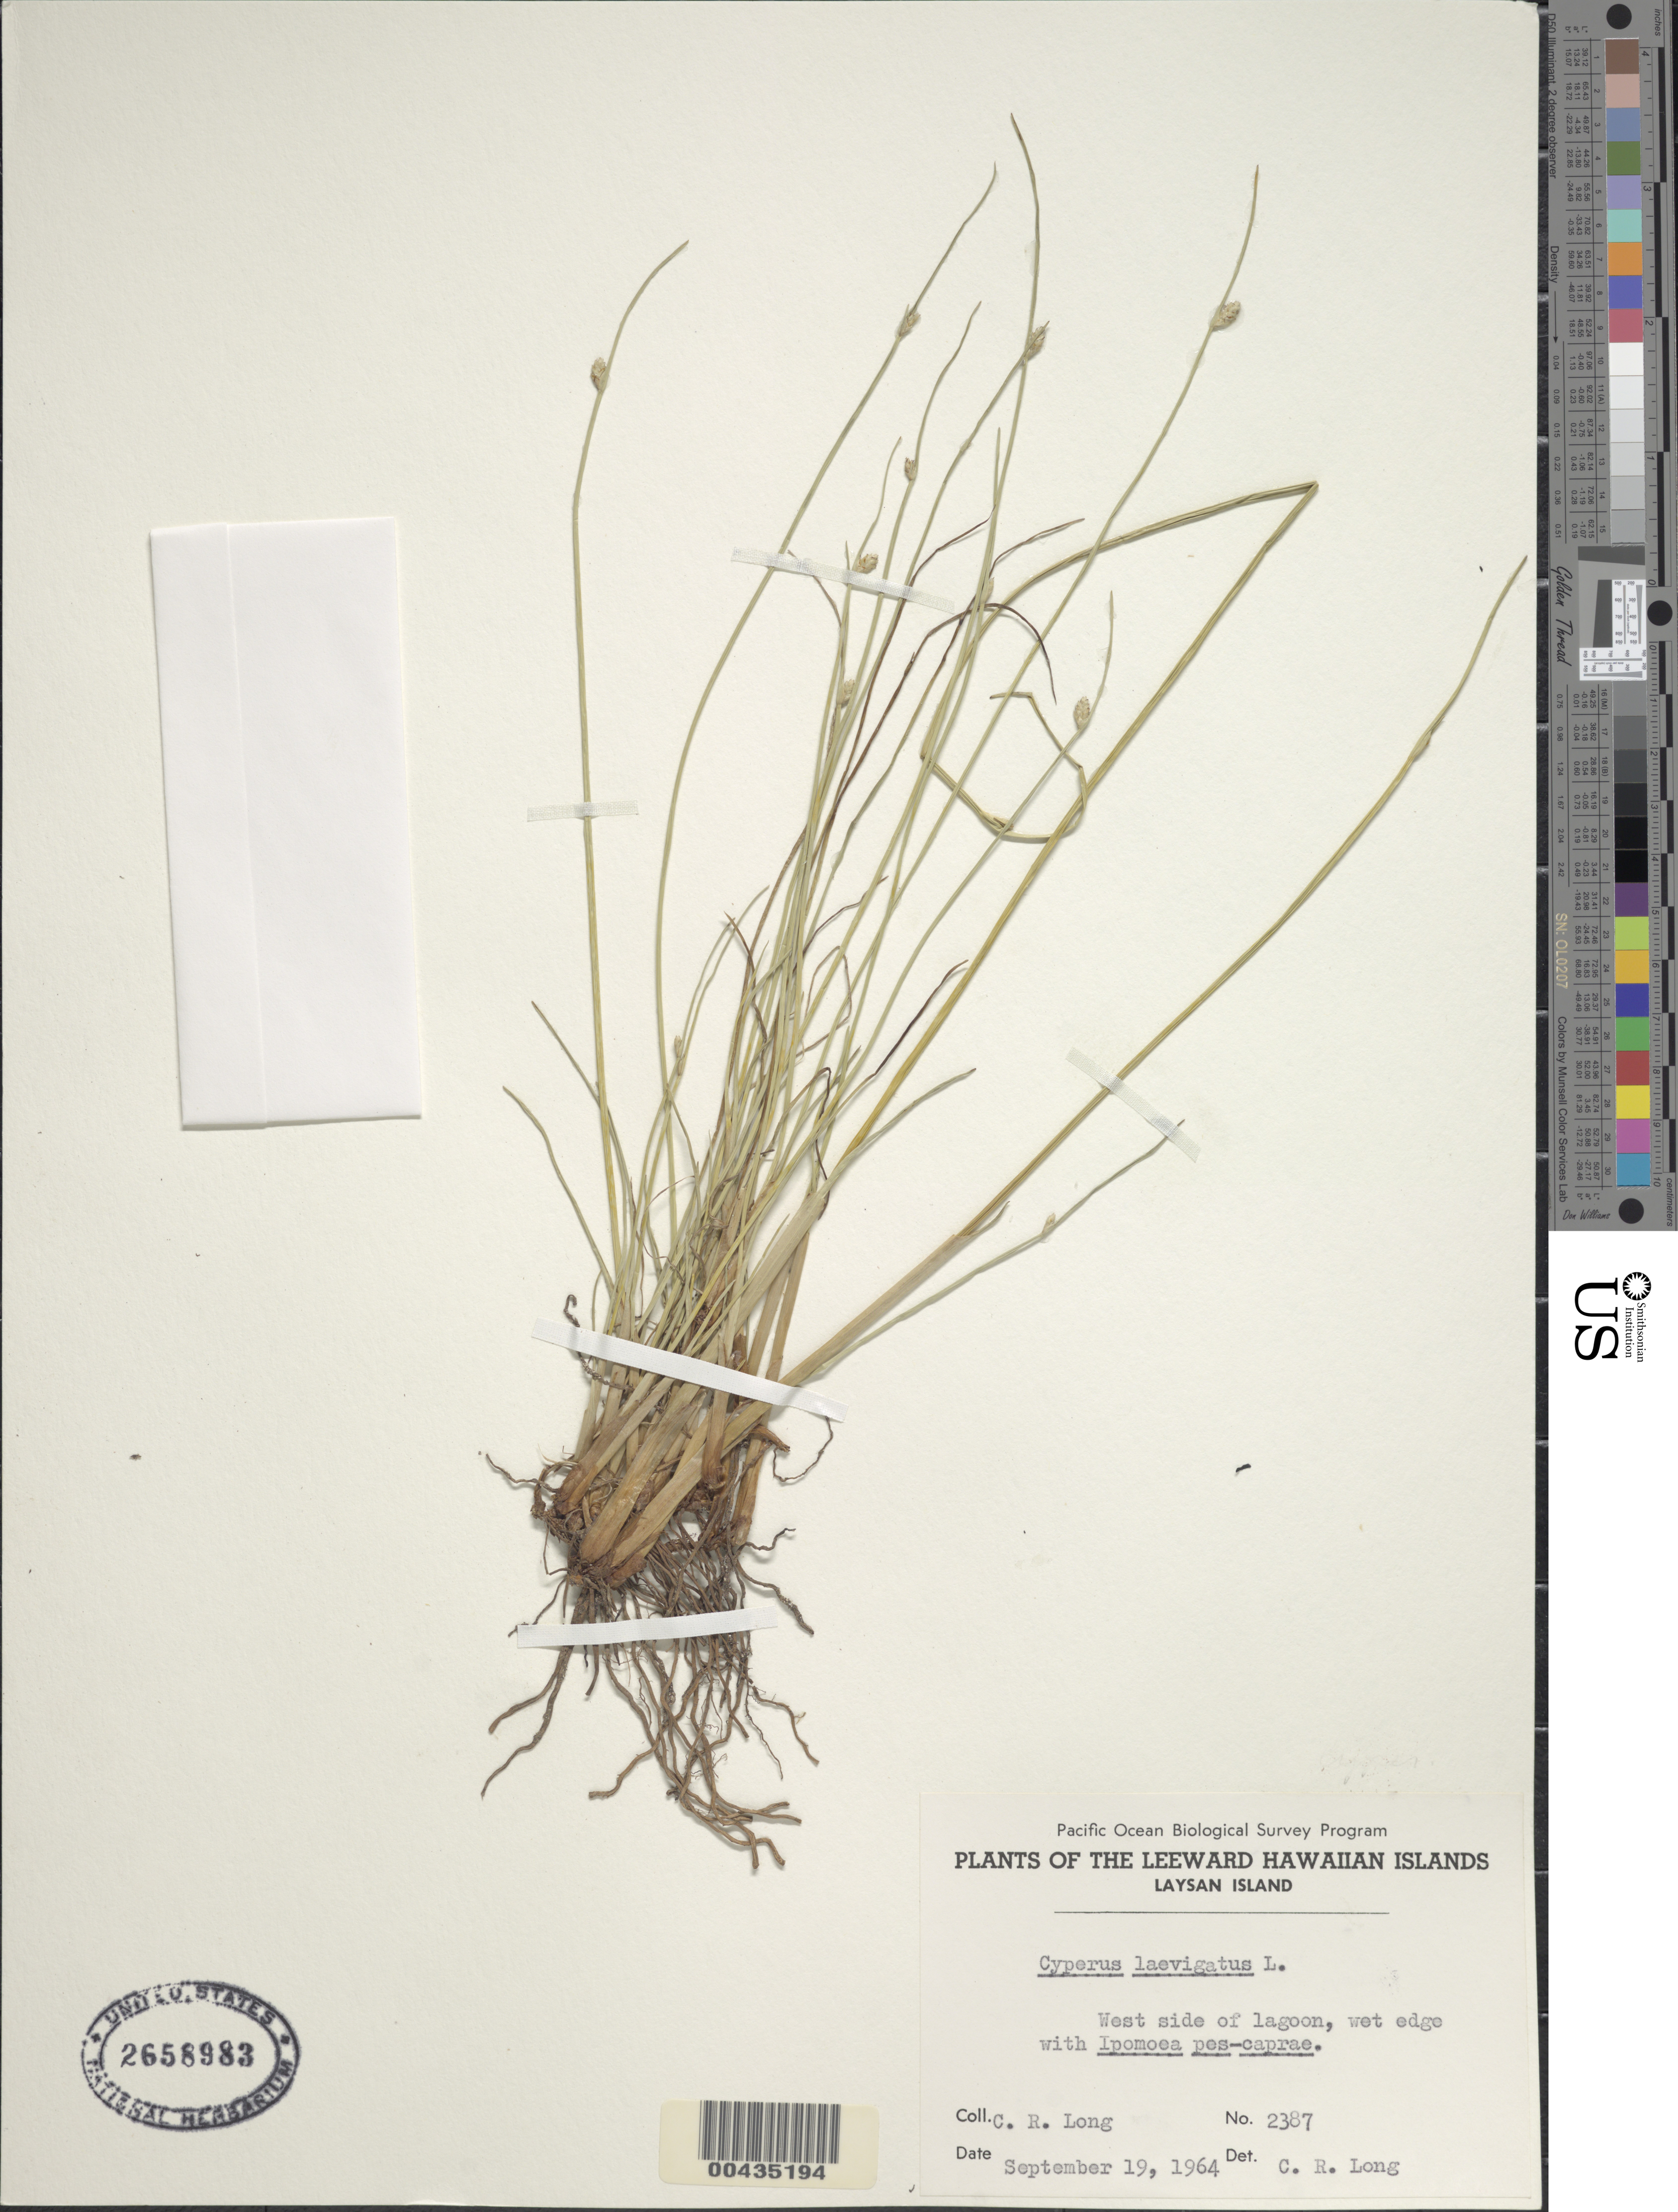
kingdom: Plantae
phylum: Tracheophyta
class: Liliopsida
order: Poales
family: Cyperaceae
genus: Cyperus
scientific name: Cyperus laevigatus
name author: L.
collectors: C. Long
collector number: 2387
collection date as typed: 19 Sep 1964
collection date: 1964-09-19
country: United States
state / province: Hawaii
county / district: Honolulu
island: Laysan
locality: Laysan - west side of lagoon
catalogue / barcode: US 2658983